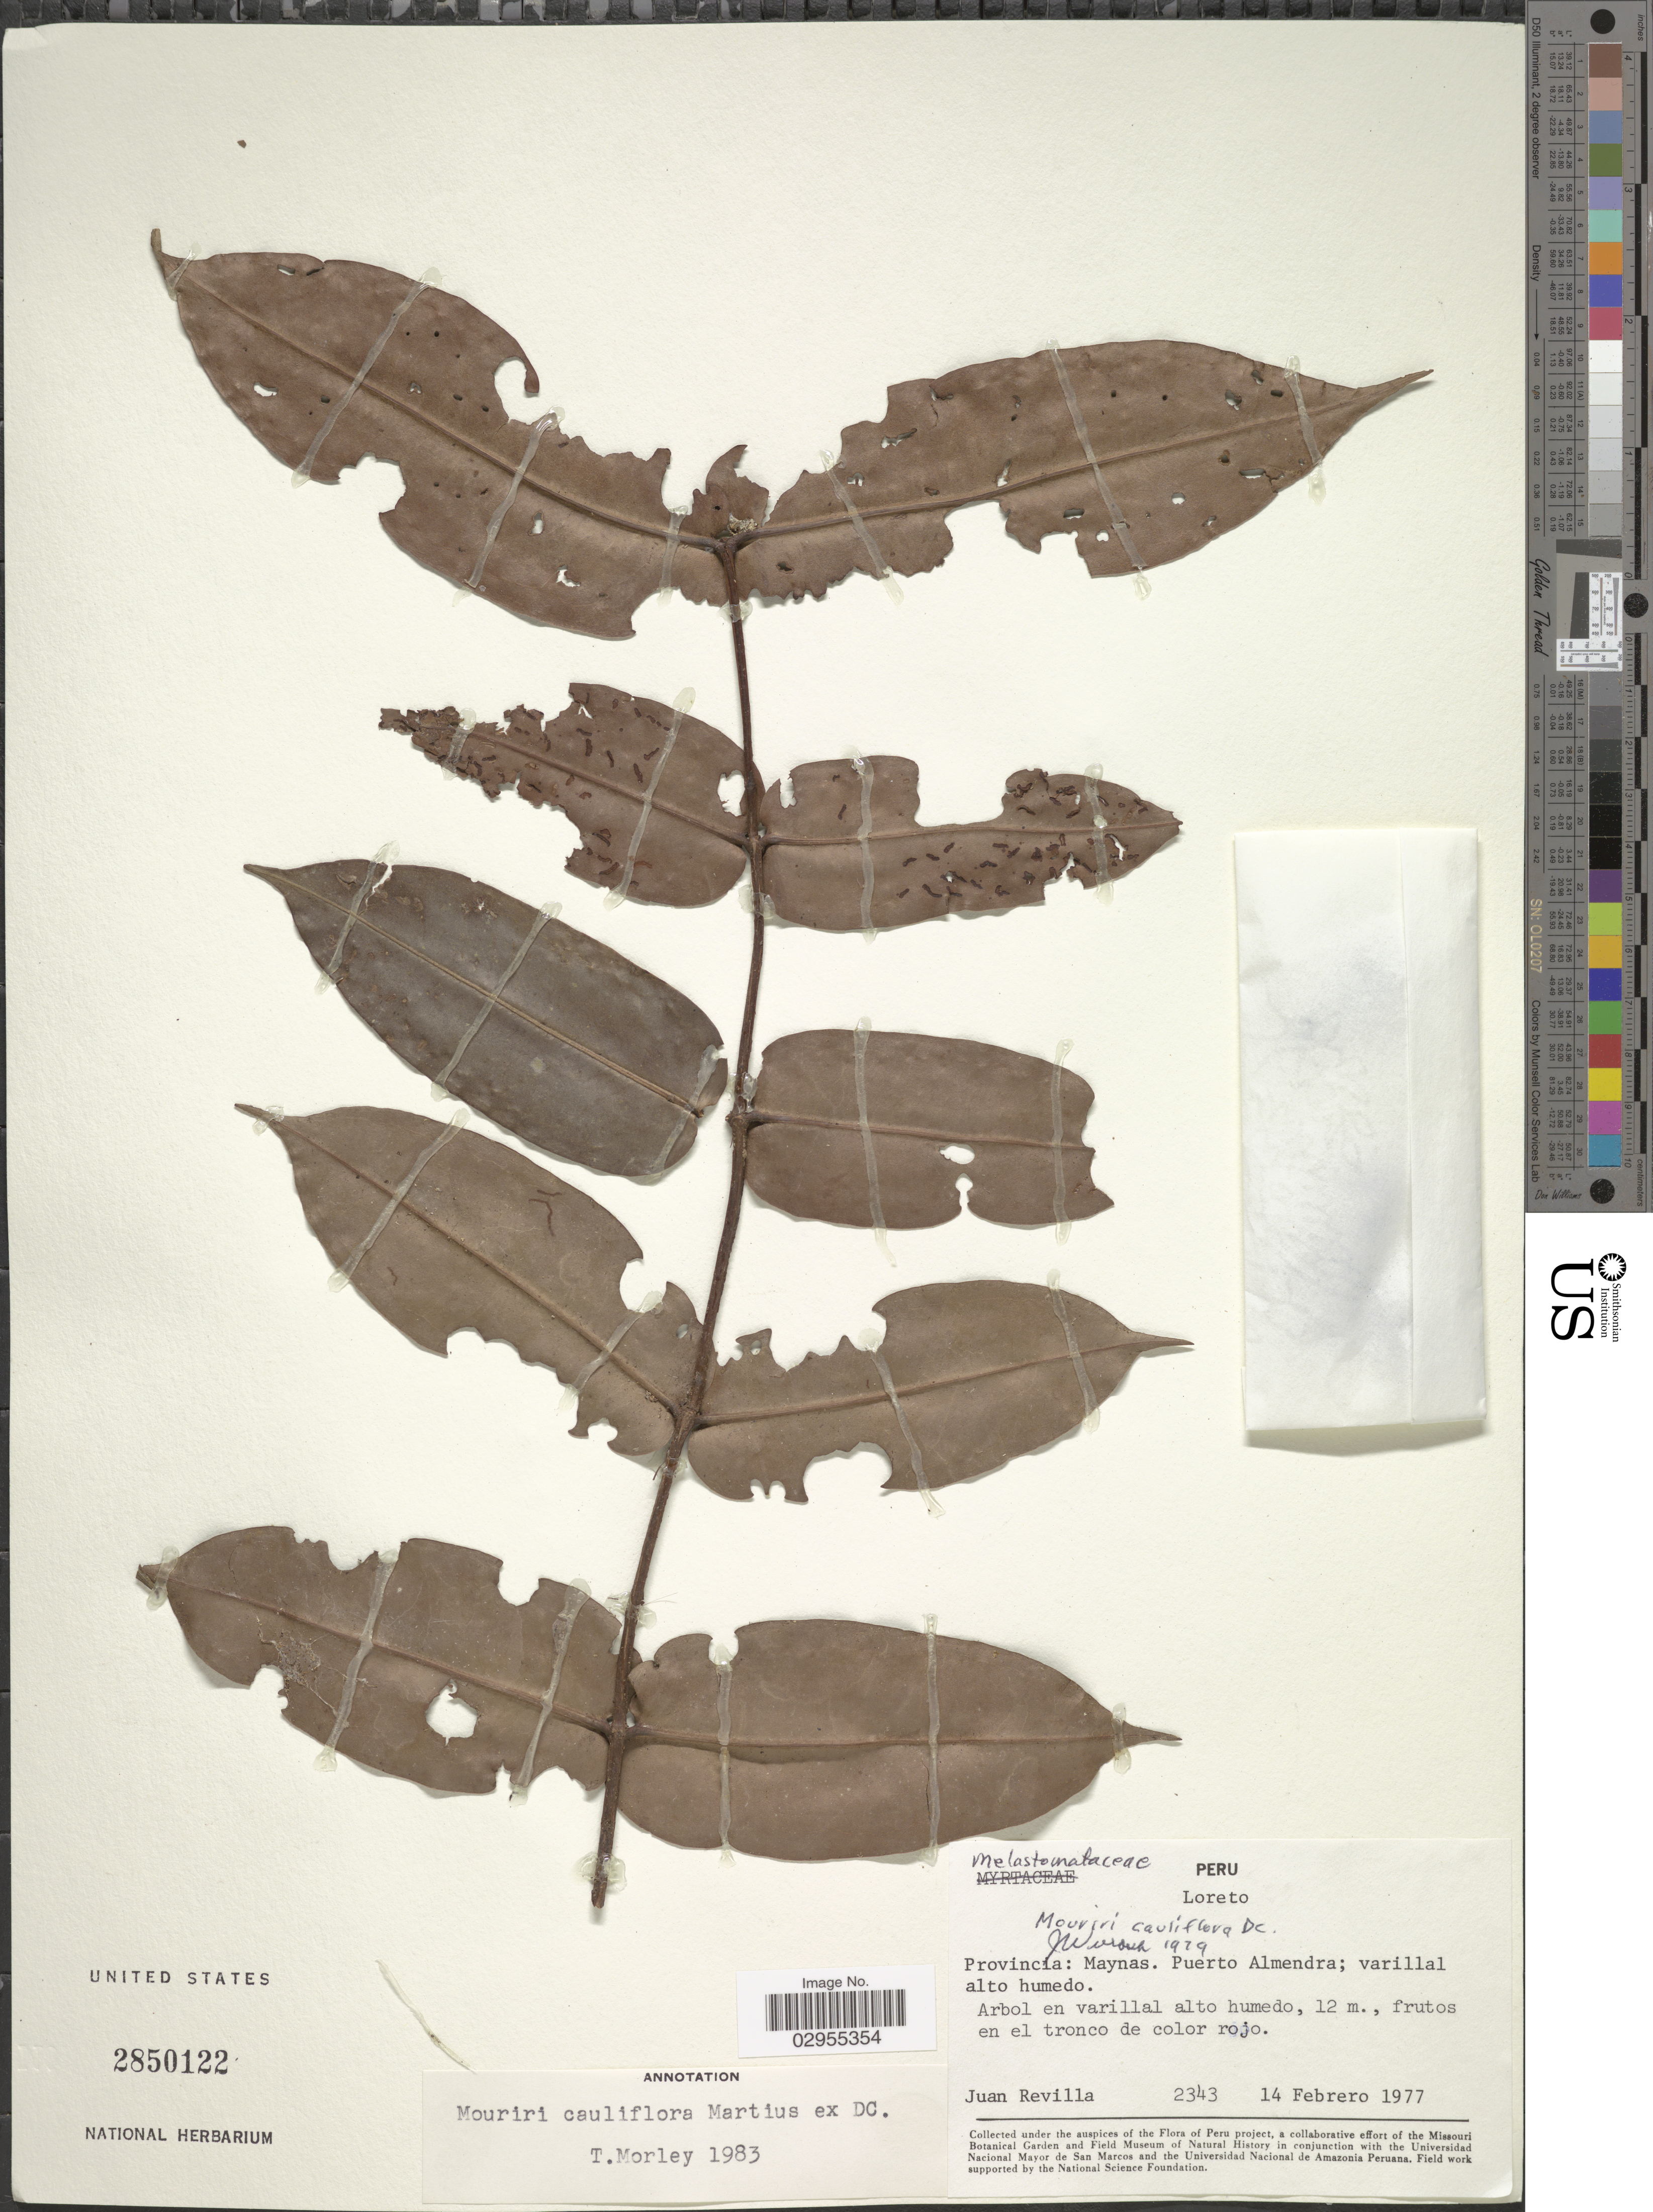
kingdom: Plantae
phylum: Tracheophyta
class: Magnoliopsida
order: Myrtales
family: Melastomataceae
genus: Mouriri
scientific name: Mouriri cauliflora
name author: DC.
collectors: J. Revilla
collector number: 2343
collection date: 1977-02-14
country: Peru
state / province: Loreto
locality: Provincia: Maynas. Puerto Almendra.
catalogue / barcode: US 2850122